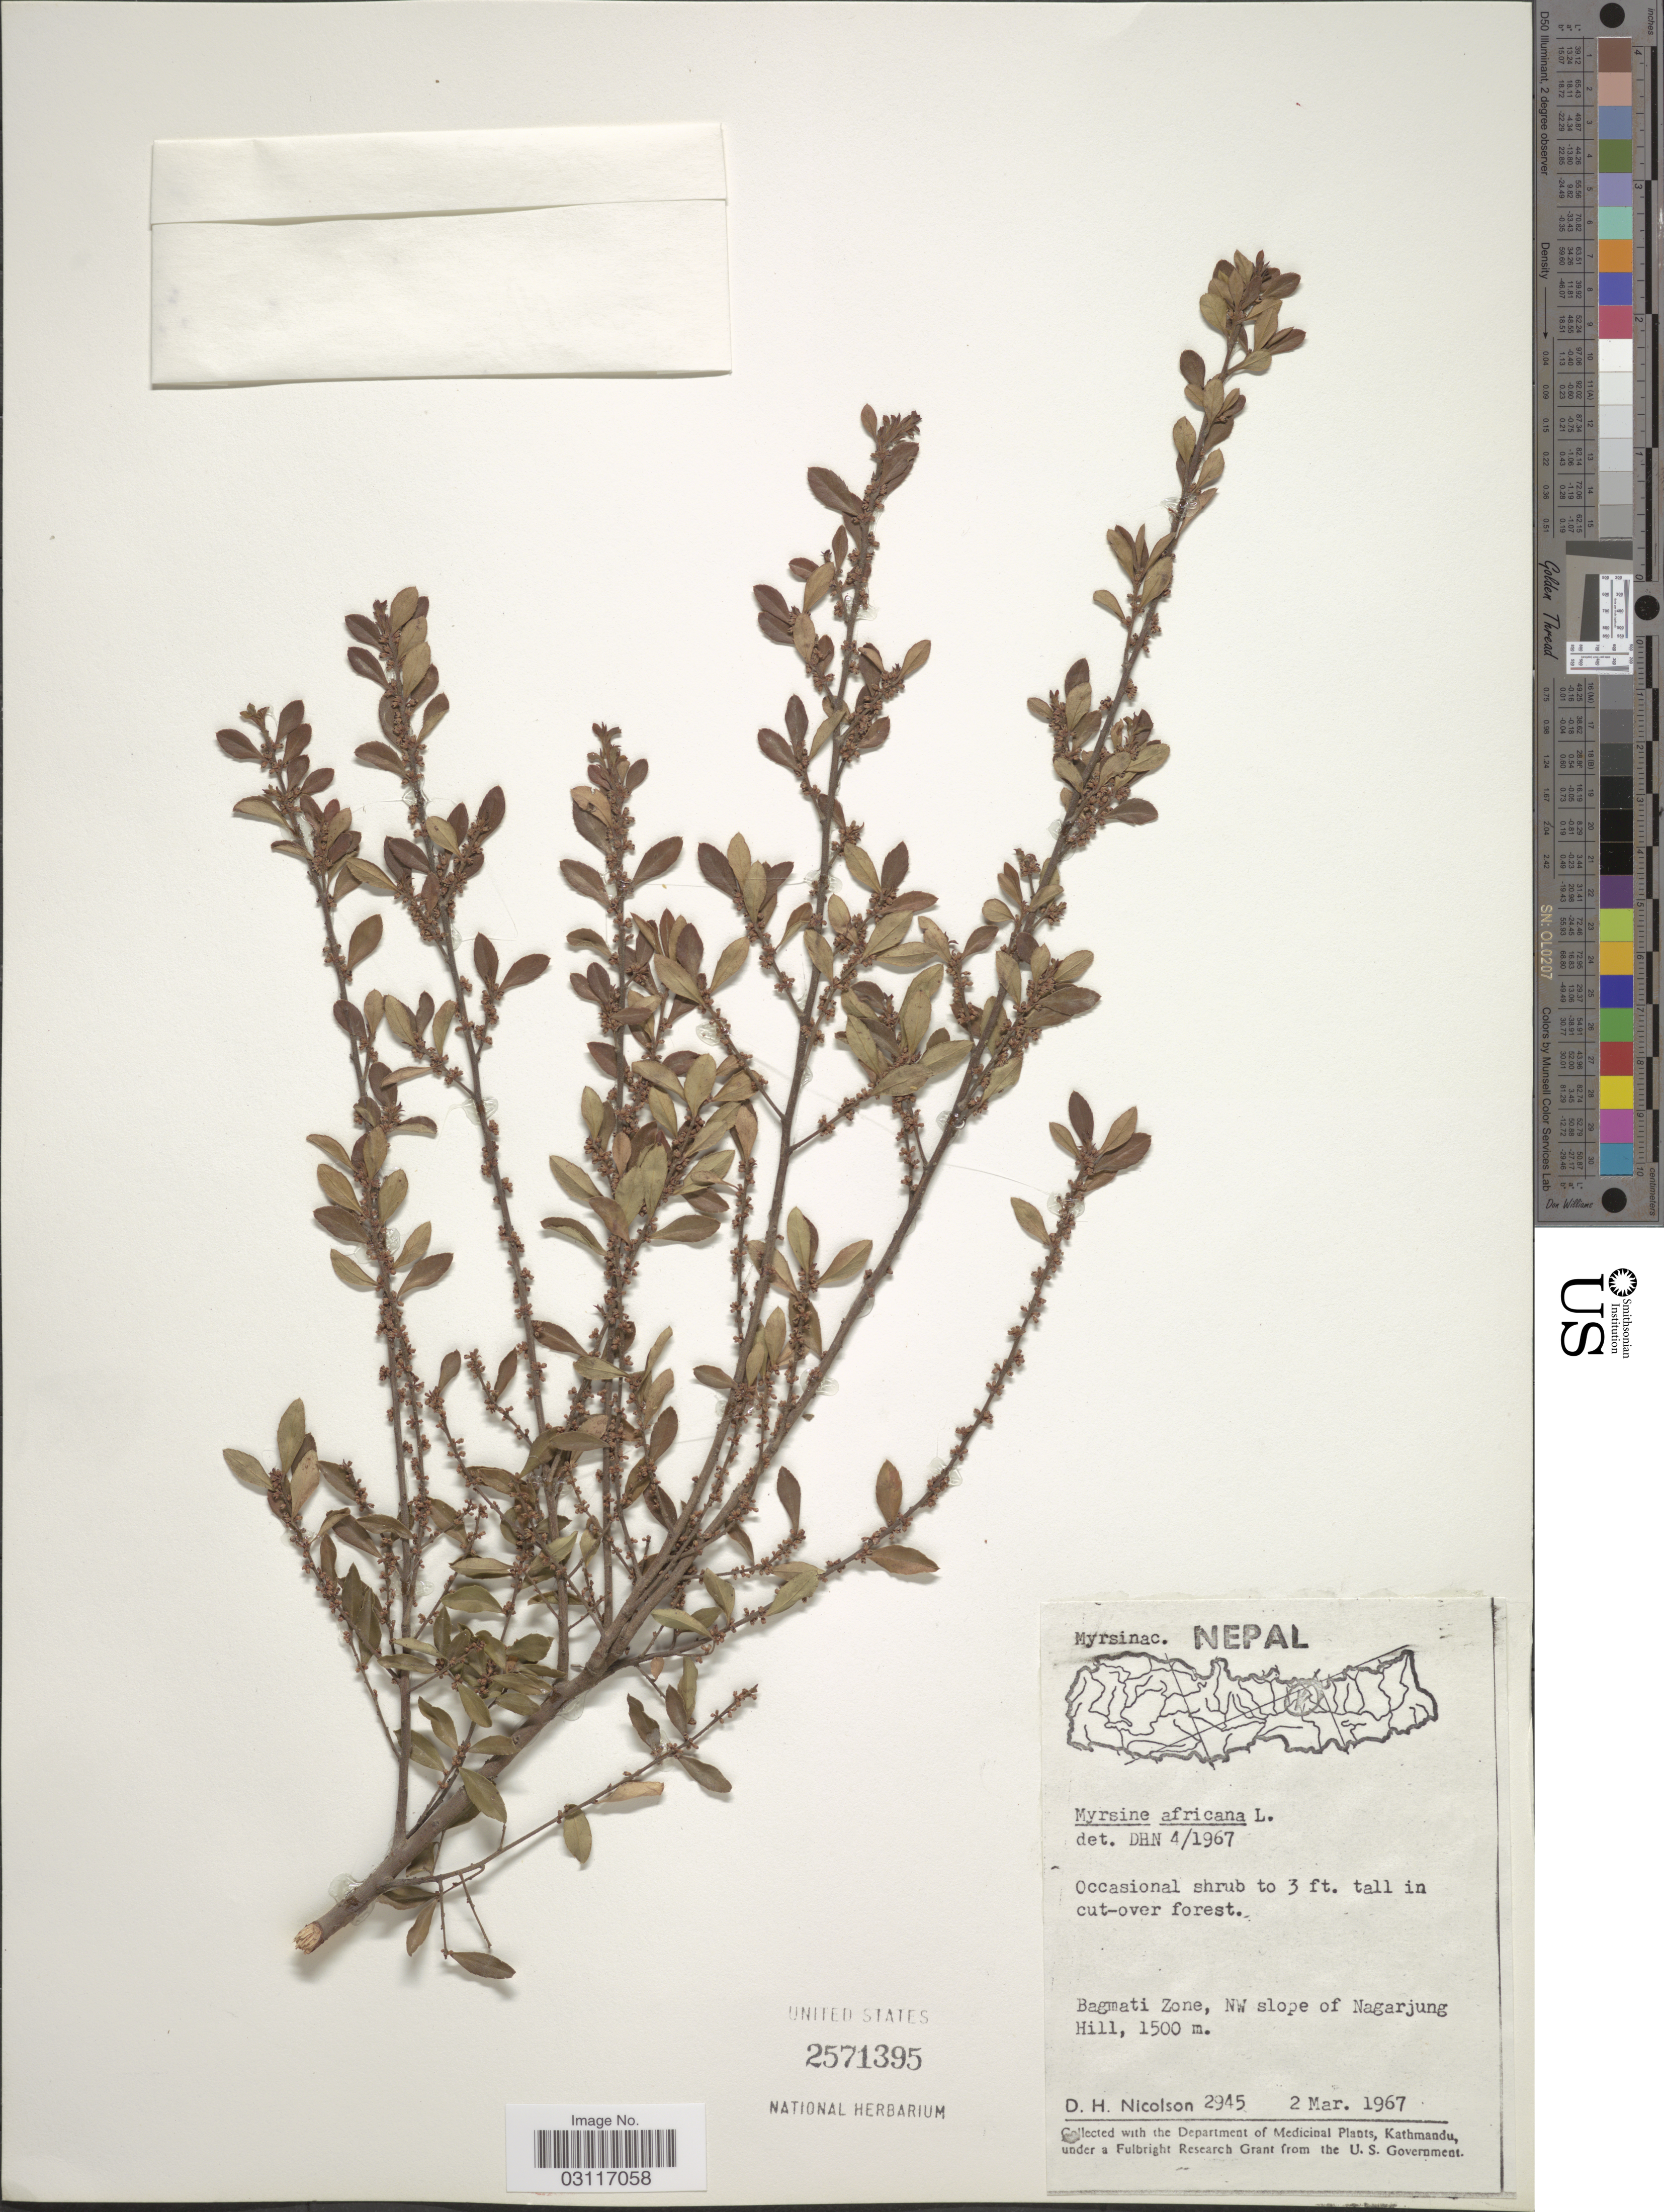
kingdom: Plantae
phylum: Tracheophyta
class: Magnoliopsida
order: Ericales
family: Primulaceae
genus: Myrsine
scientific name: Myrsine africana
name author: L.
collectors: D. H. Nicolson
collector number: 2945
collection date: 1967-03-02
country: Nepal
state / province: Bagmati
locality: Bagmati Zone, NW slope of Nagarjung Hill.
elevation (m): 1500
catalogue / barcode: US 2571395